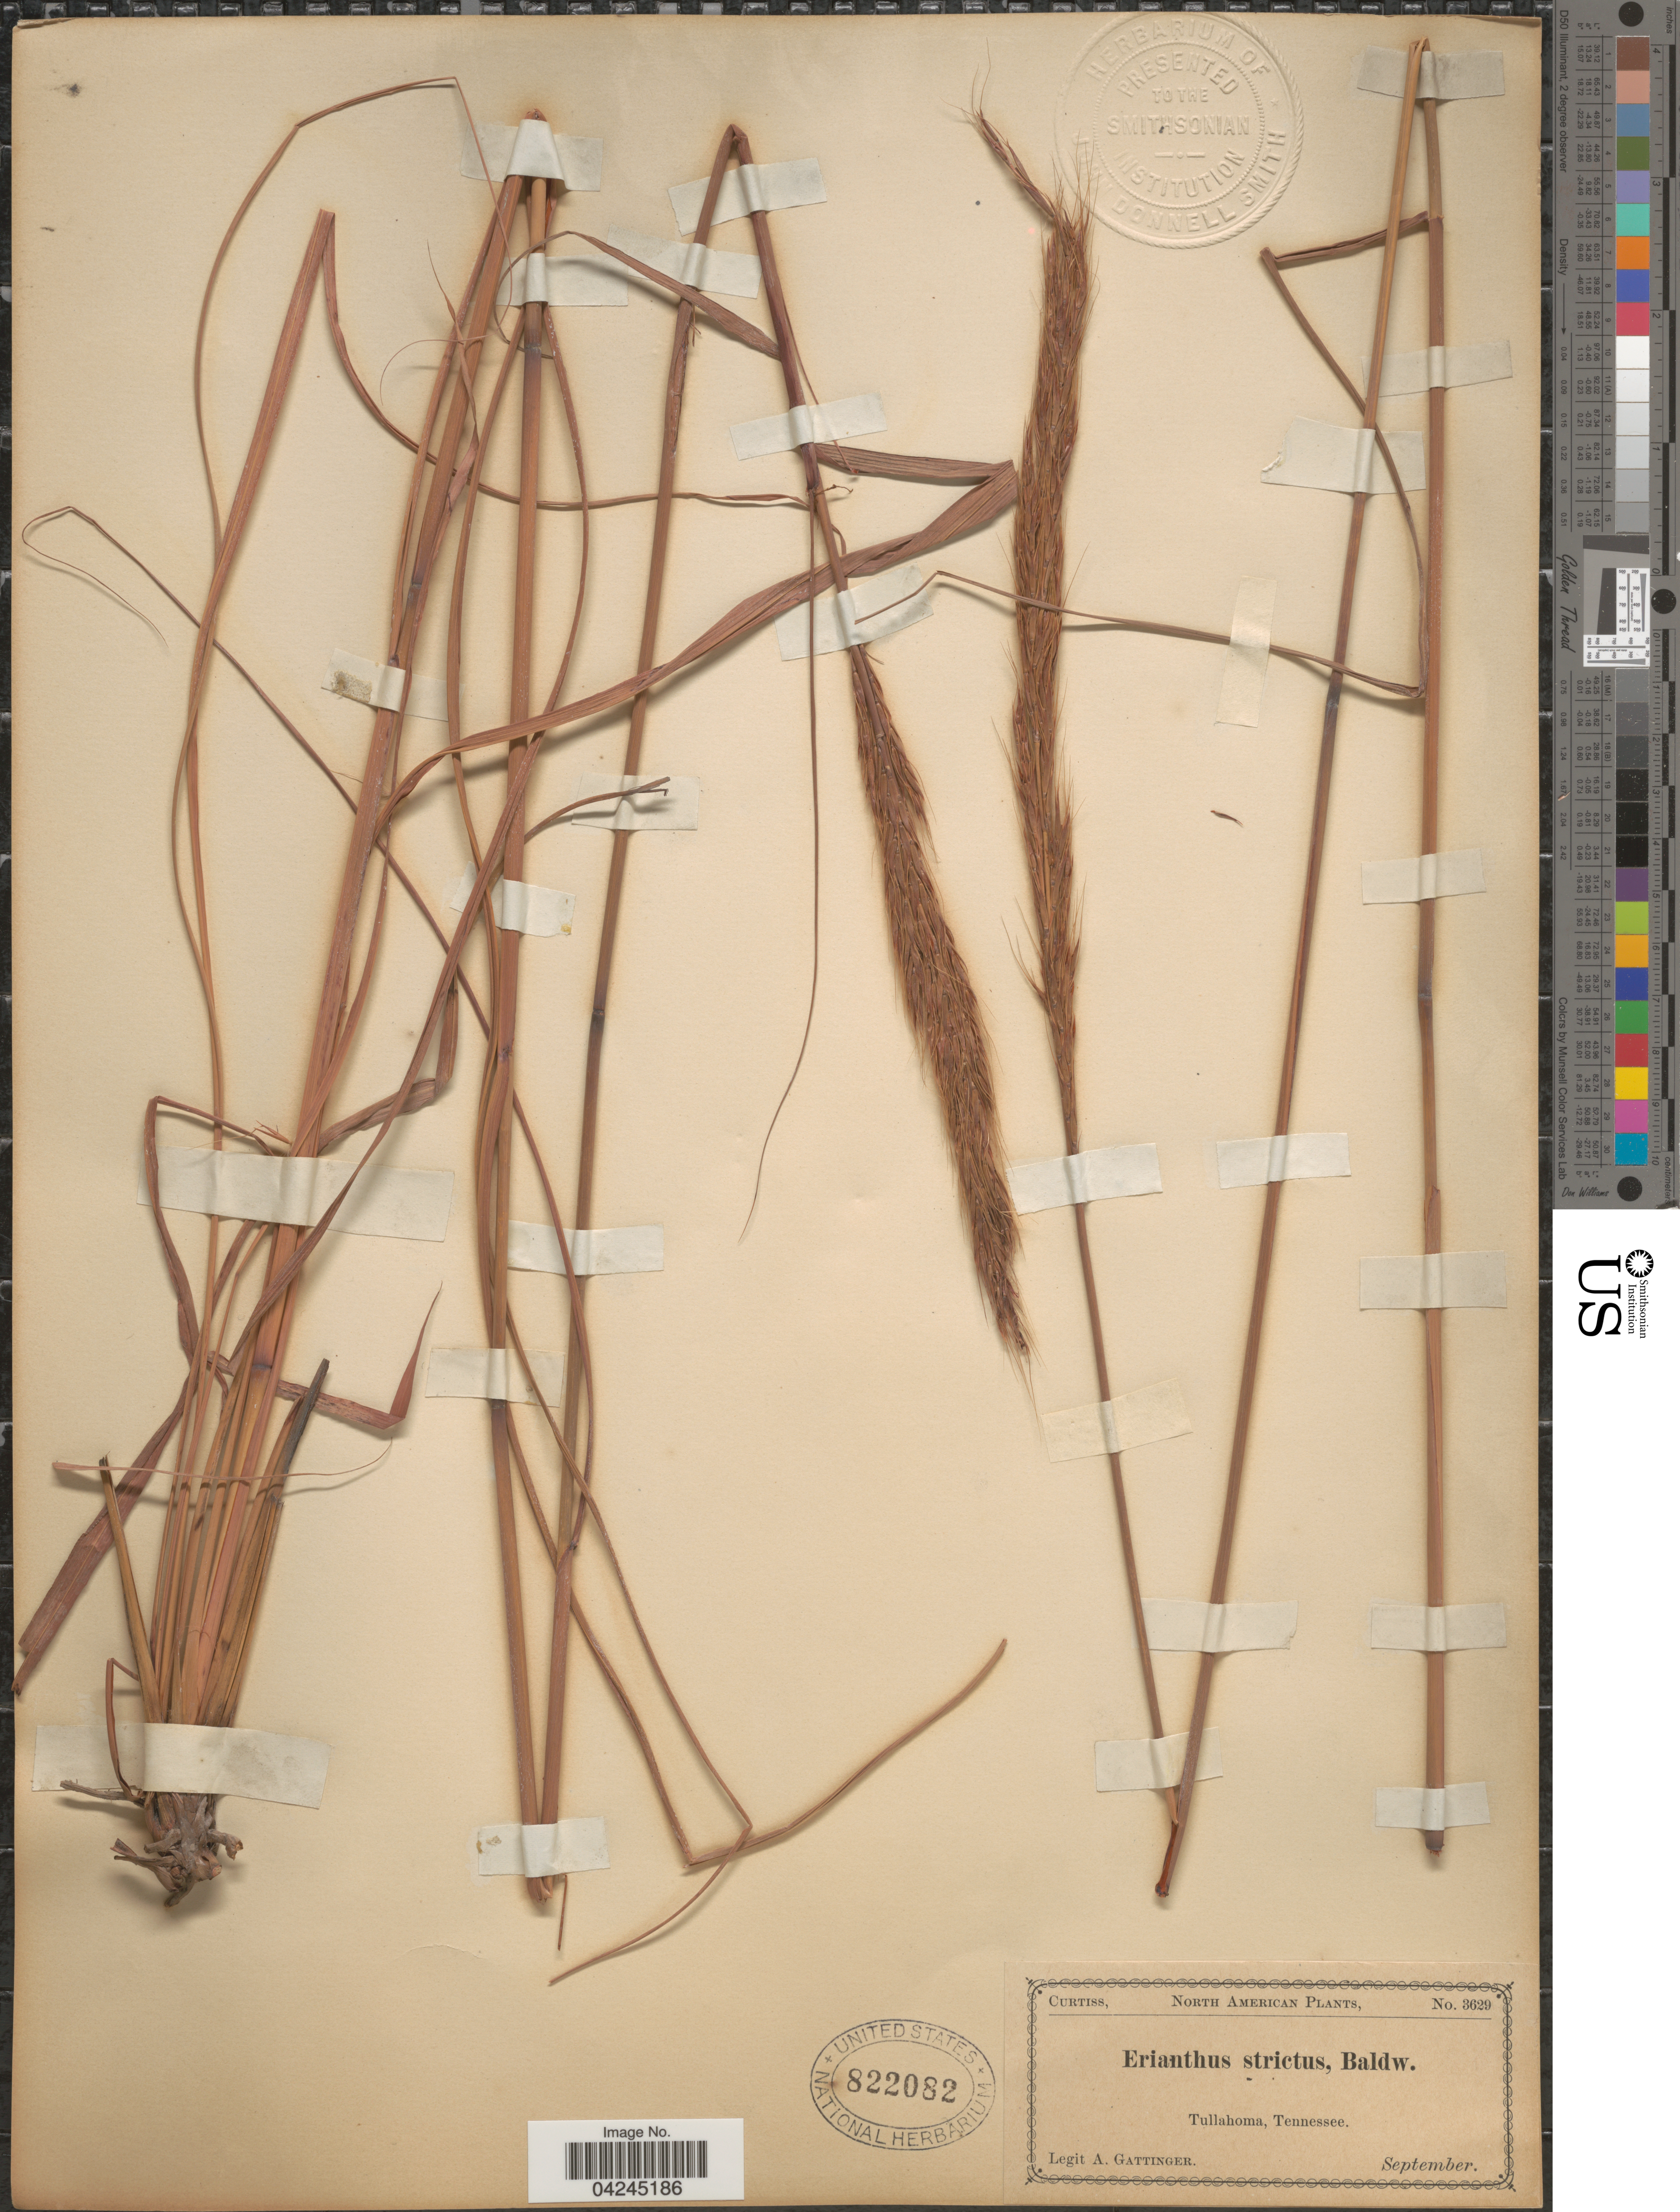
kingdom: Plantae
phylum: Tracheophyta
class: Liliopsida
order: Poales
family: Poaceae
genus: Erianthus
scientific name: Erianthus strictus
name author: Baldwin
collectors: A. Gattinger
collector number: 3629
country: United States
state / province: Tennessee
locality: Tullahoma.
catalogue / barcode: US 822082